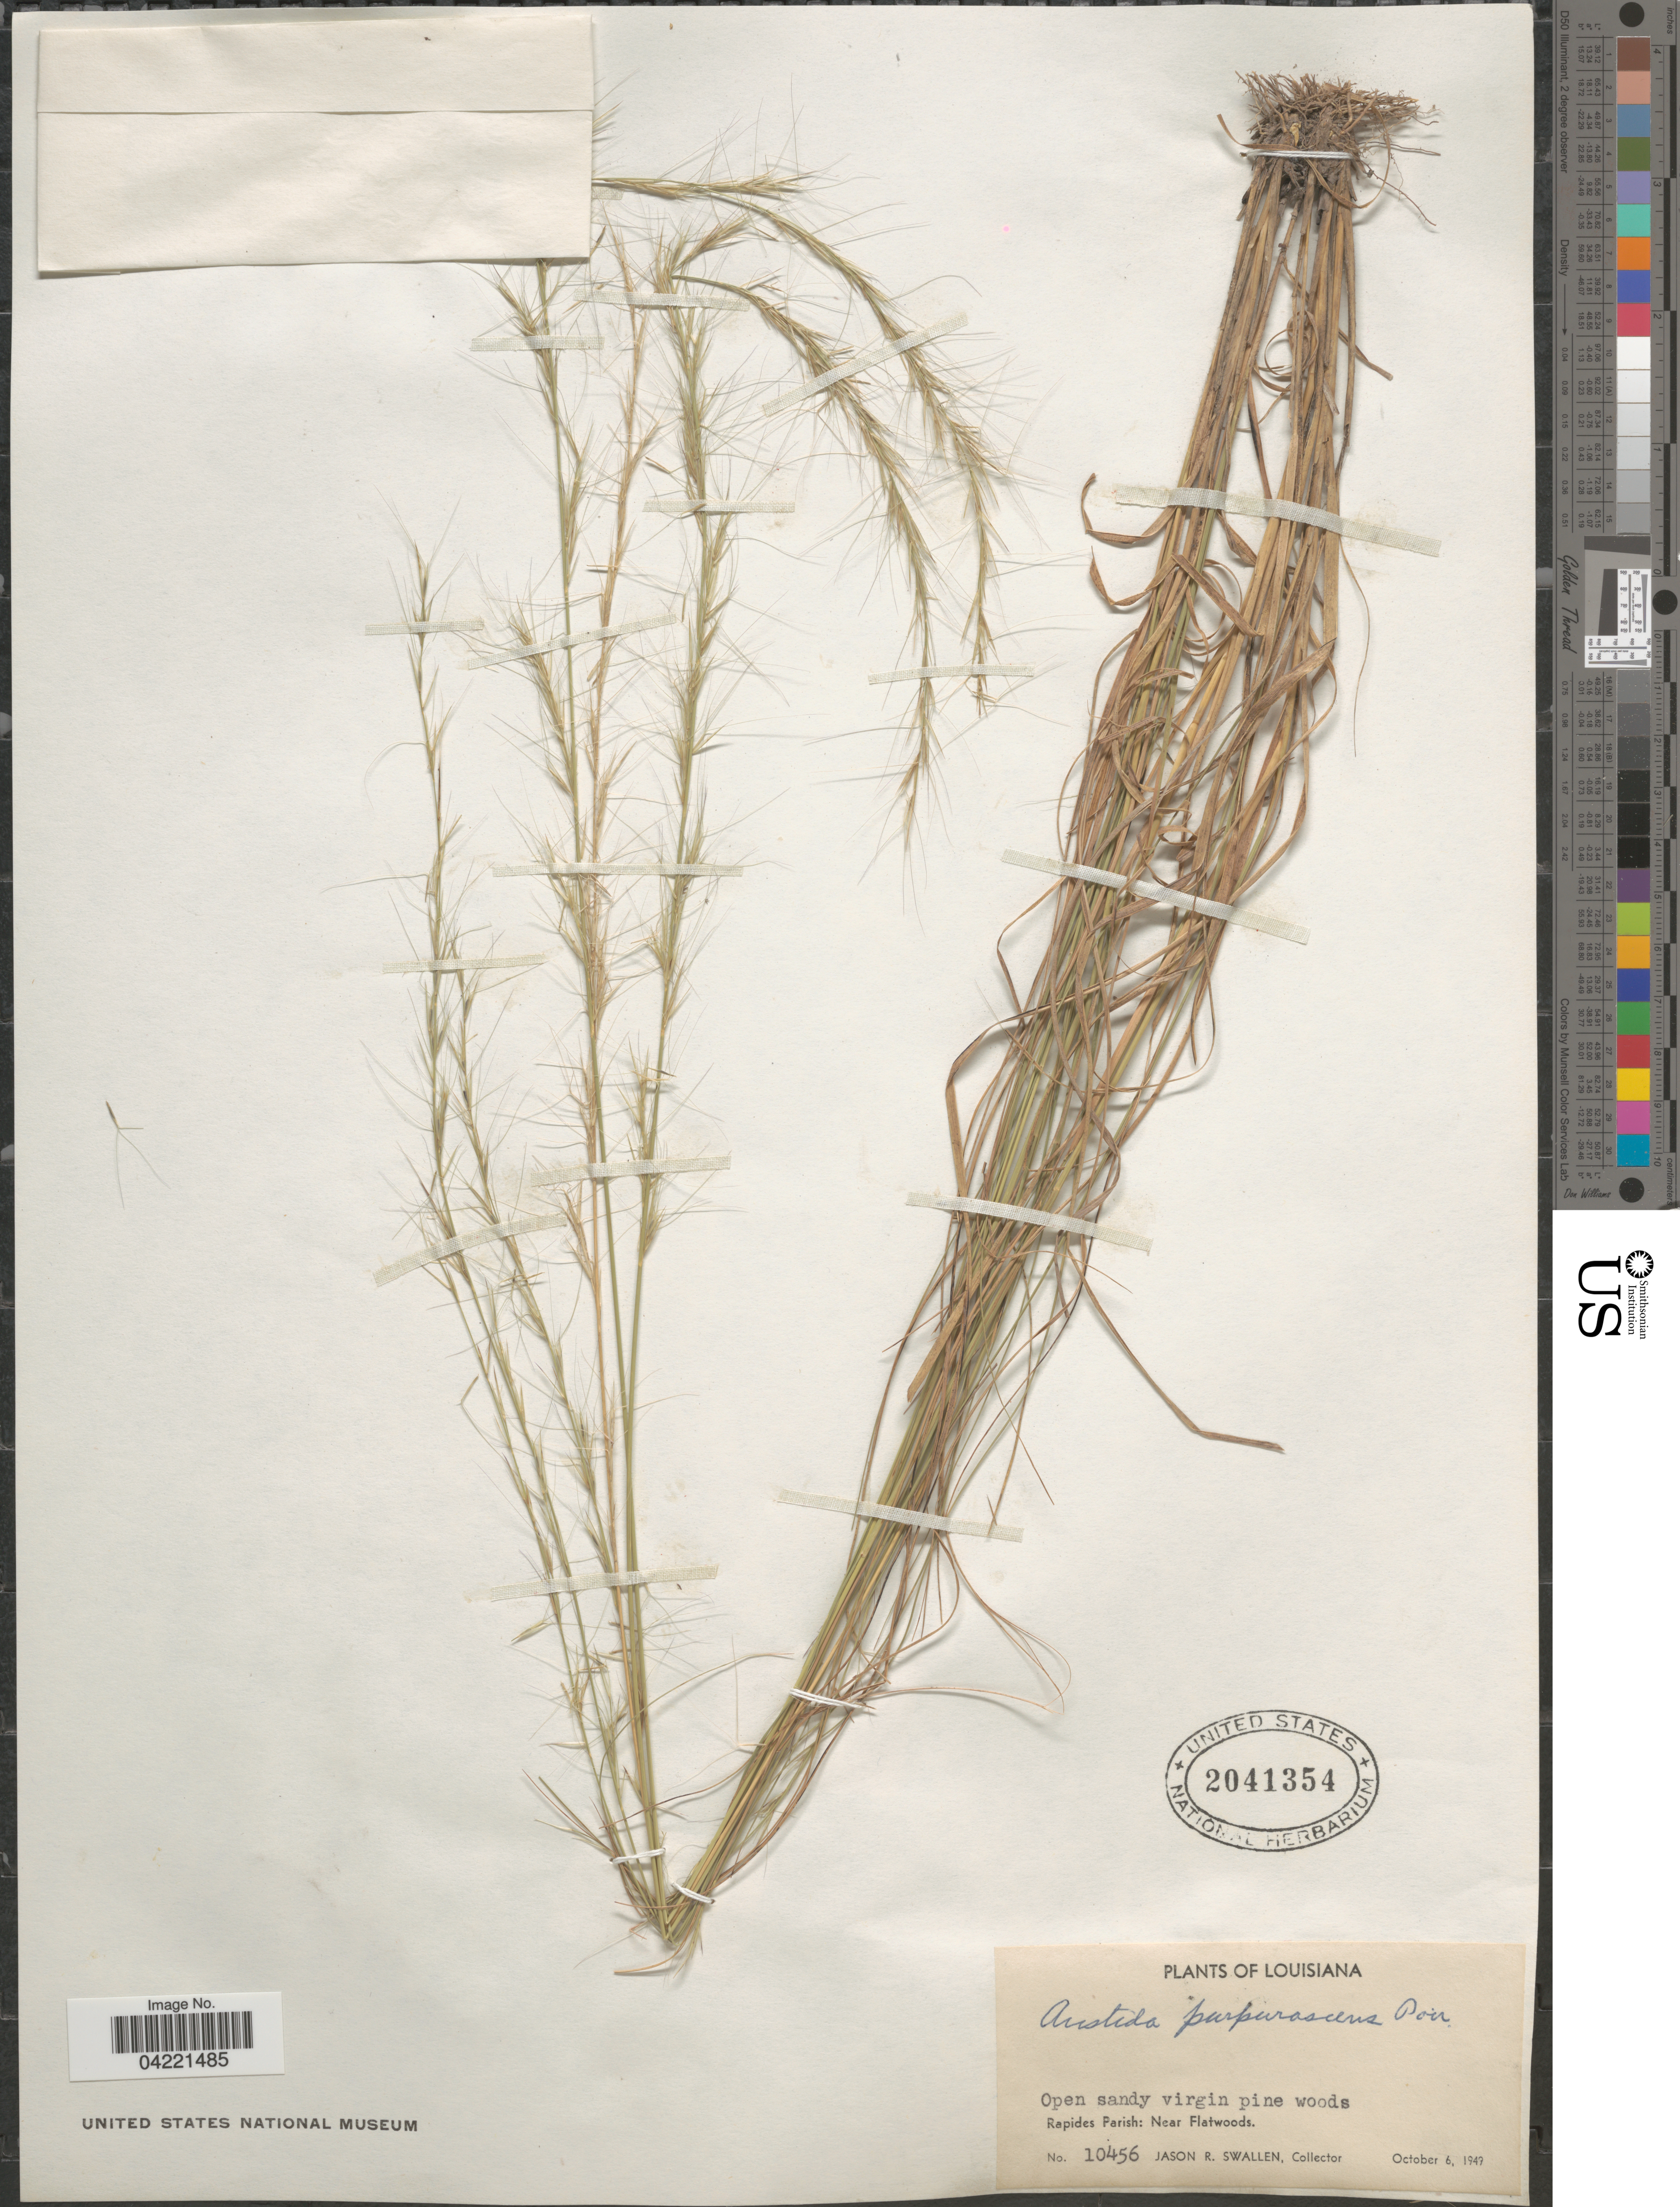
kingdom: Plantae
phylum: Tracheophyta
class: Liliopsida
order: Poales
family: Poaceae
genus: Aristida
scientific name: Aristida purpurascens var. purpurescens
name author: Poir.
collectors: J. R. Swallen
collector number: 10456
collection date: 1949-10-06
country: United States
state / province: Louisiana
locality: Open sandy virgin pine woods. Rapides Parish: Near Flatwoods.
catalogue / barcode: US 2041354